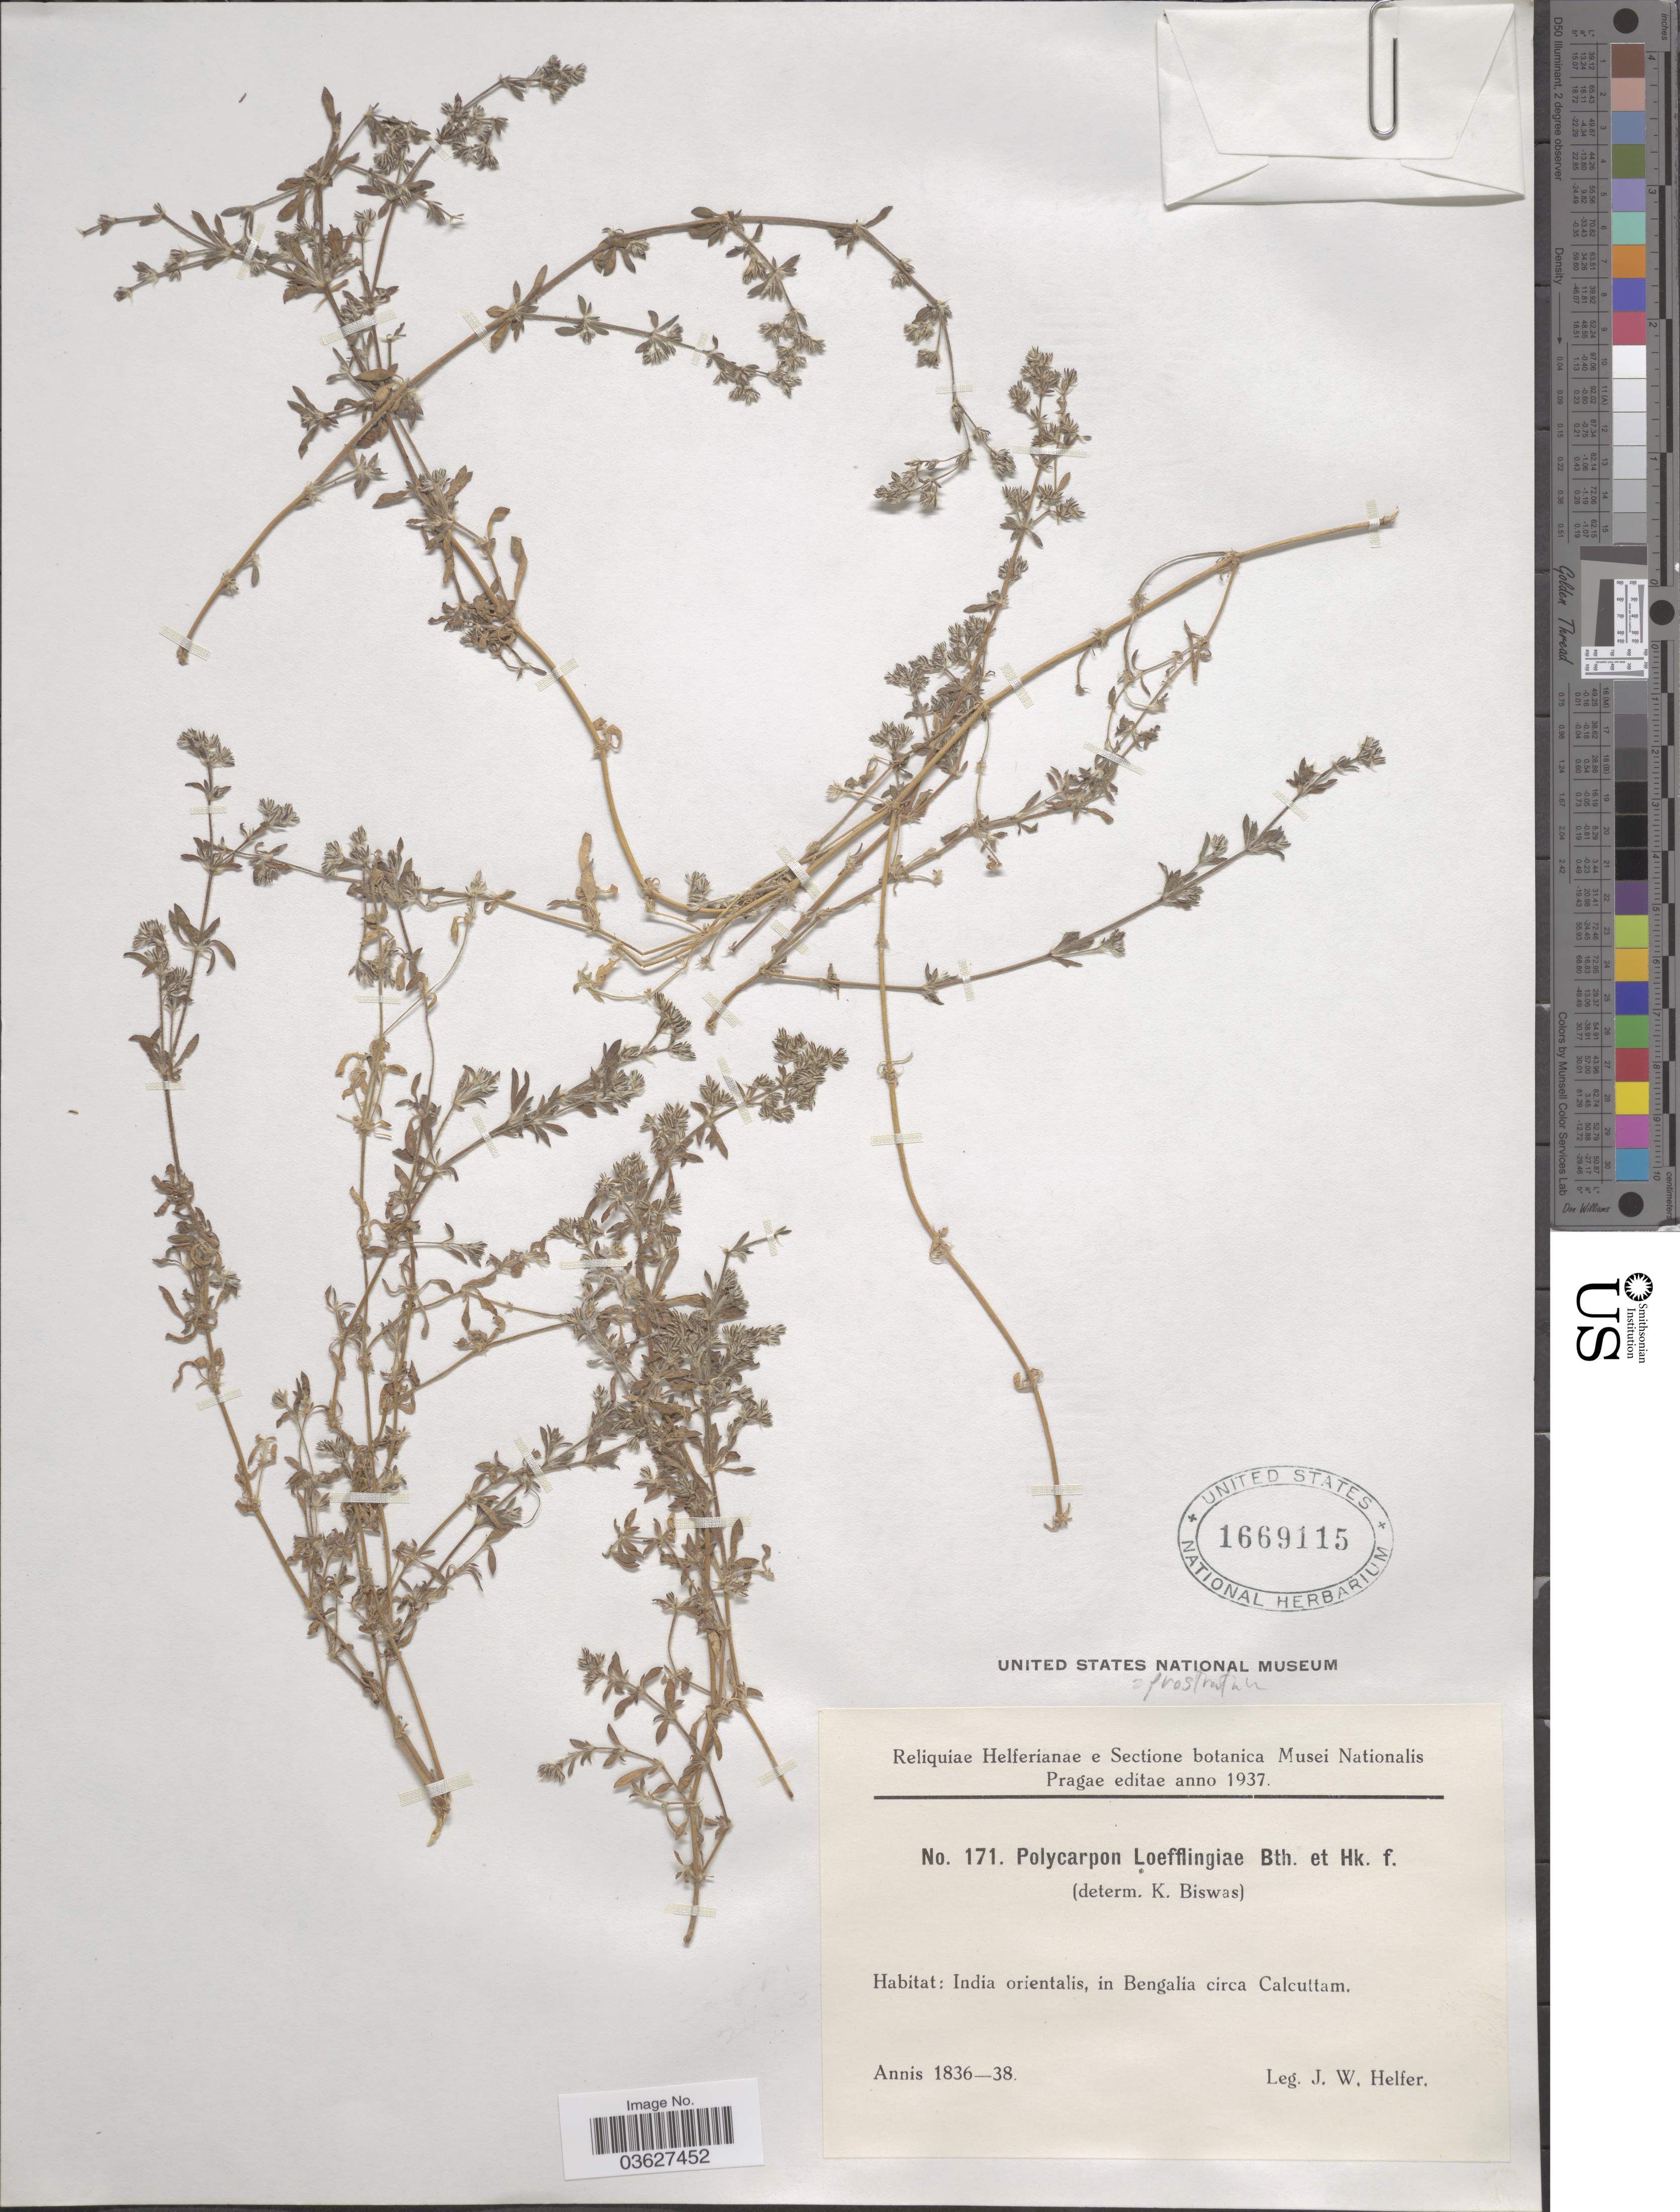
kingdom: Plantae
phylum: Tracheophyta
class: Magnoliopsida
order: Caryophyllales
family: Caryophyllaceae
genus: Polycarpon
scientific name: Polycarpon prostratum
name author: (Forssk.) Asch. & Schweinf.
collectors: J. W. Helfer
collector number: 171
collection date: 1836/1838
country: India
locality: India orientalis, in Bengalia circa Calcuttam.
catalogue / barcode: US 1669115